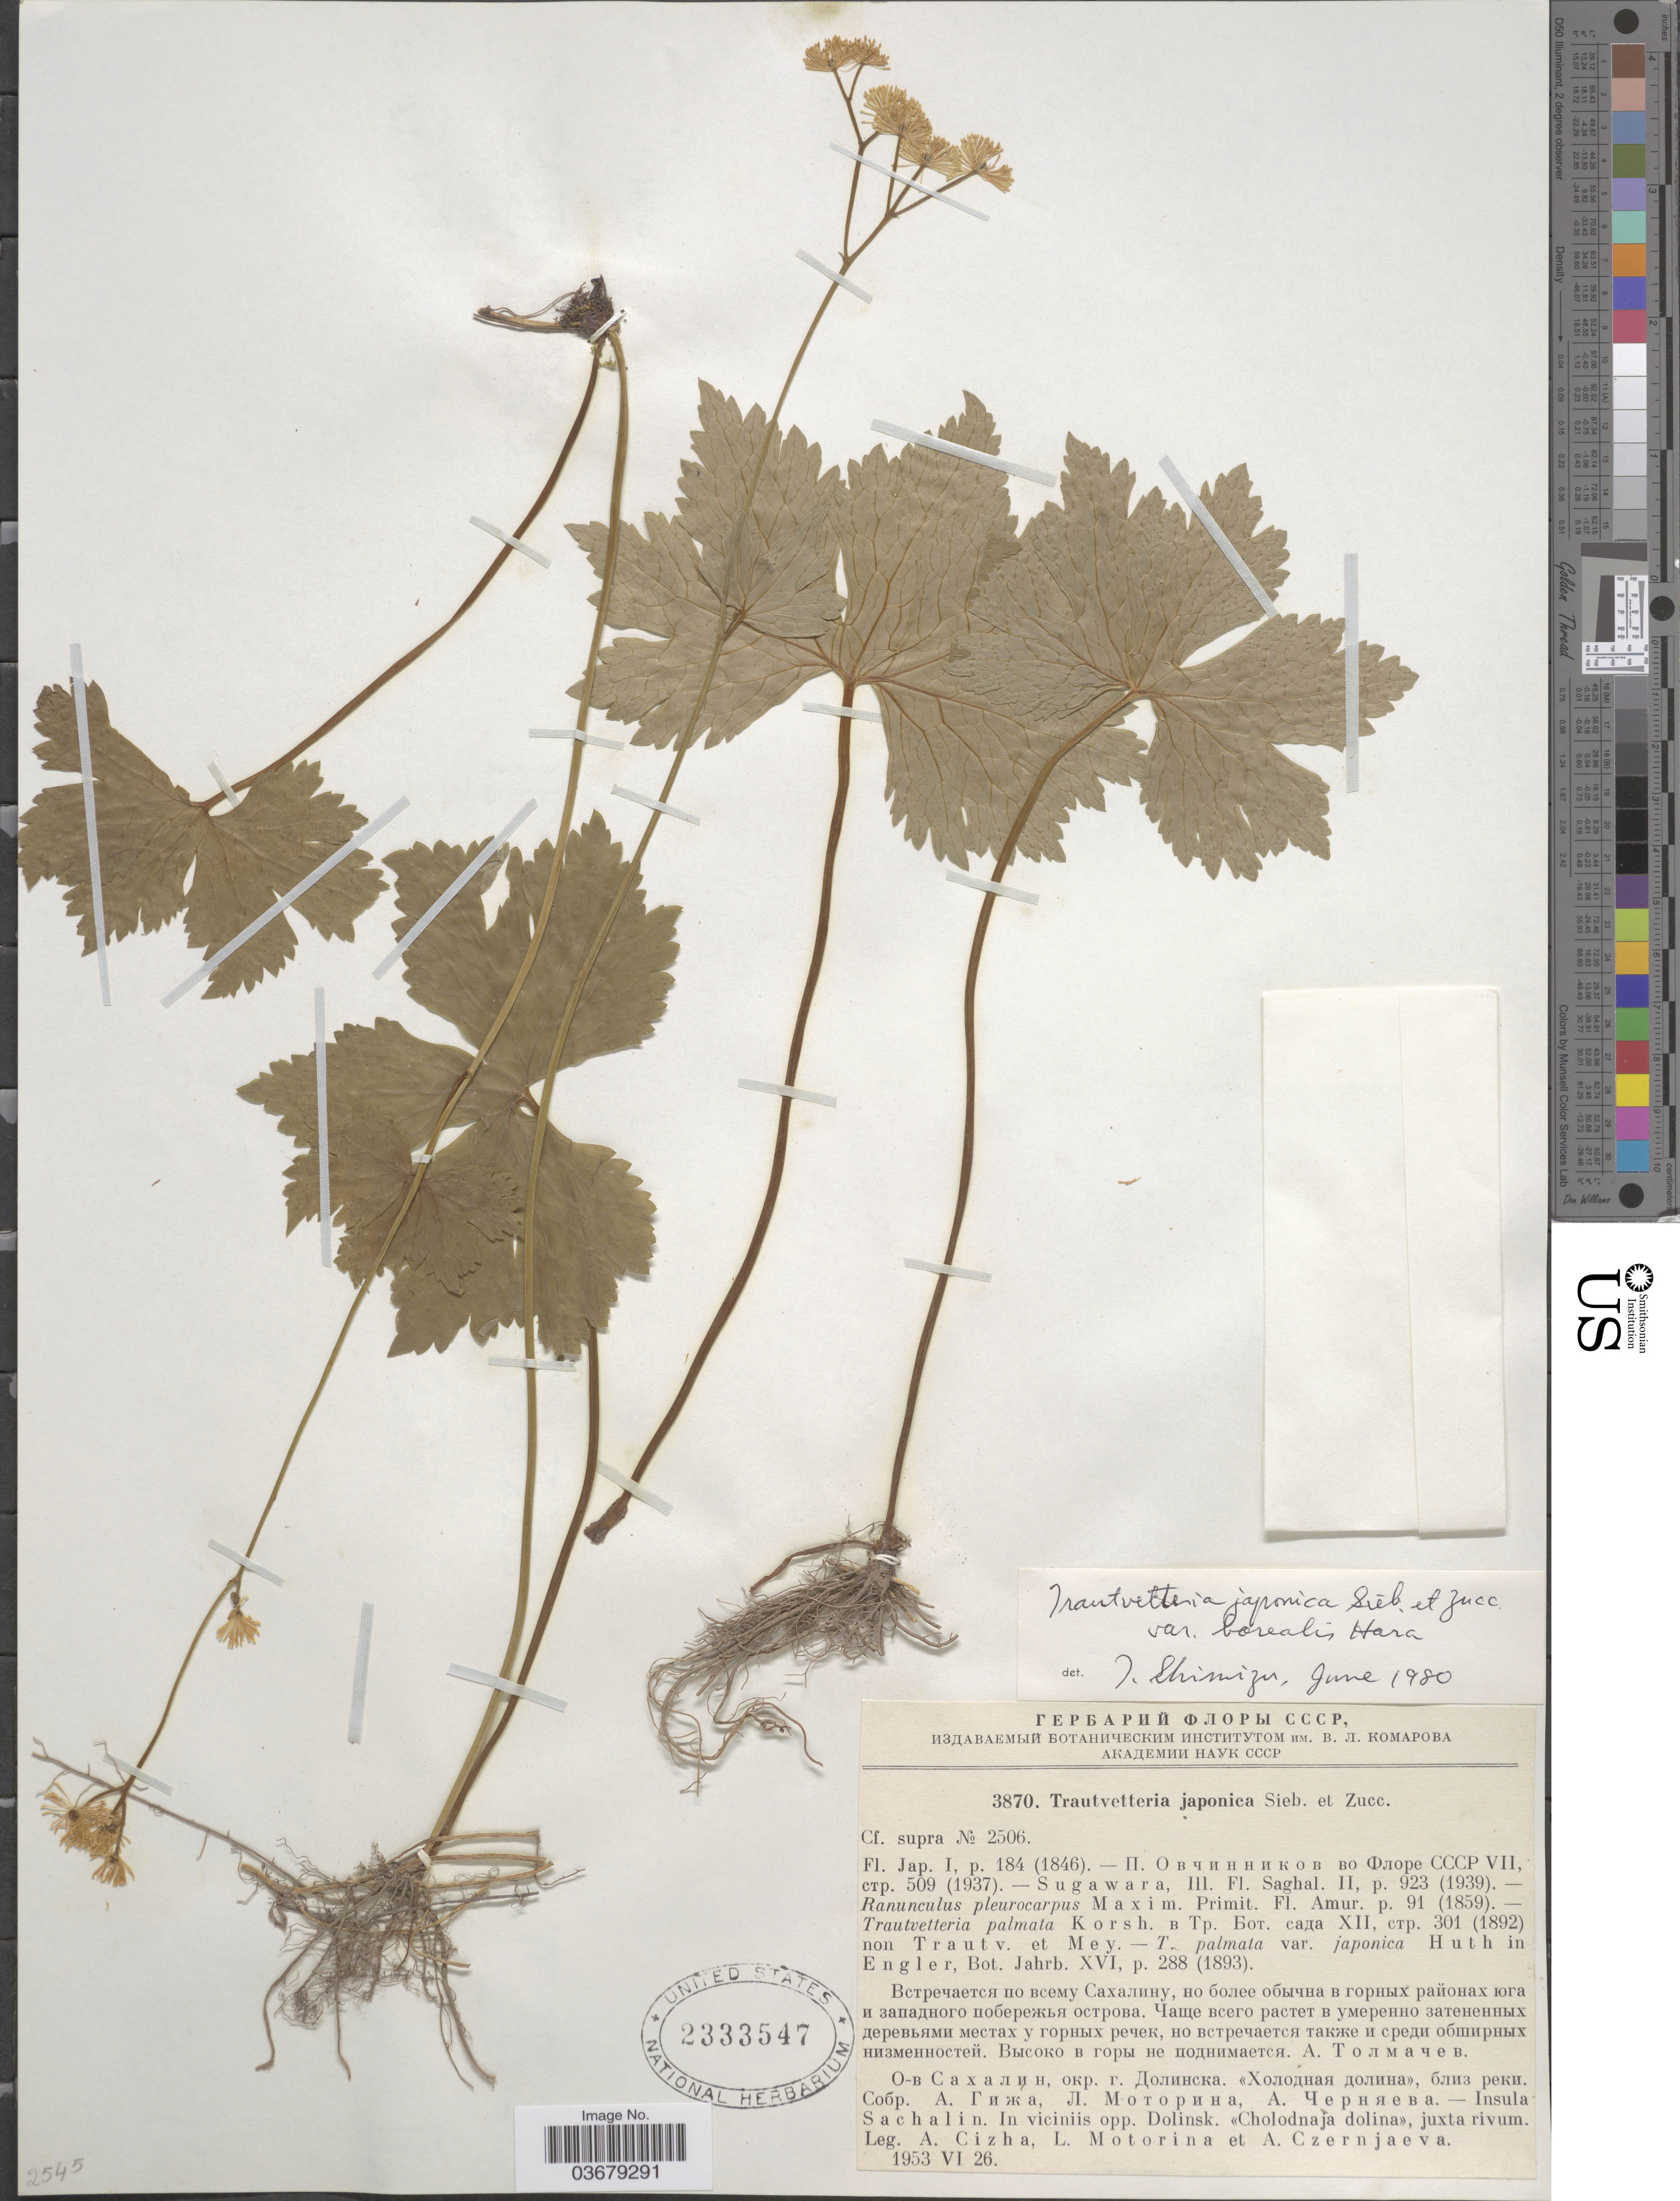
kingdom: Plantae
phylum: Tracheophyta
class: Magnoliopsida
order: Ranunculales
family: Ranunculaceae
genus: Trautvetteria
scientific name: Trautvetteria japonica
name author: Siebold & Zucc.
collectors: A. Cizha, L. Motorina & A. Czernjaeva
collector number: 3870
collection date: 1953-06-26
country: Russian Federation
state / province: Sakhalin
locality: Insula Sachalin. In viciniis opp. Dolinsk. «Cholodnaja dolina».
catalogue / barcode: US 2333547